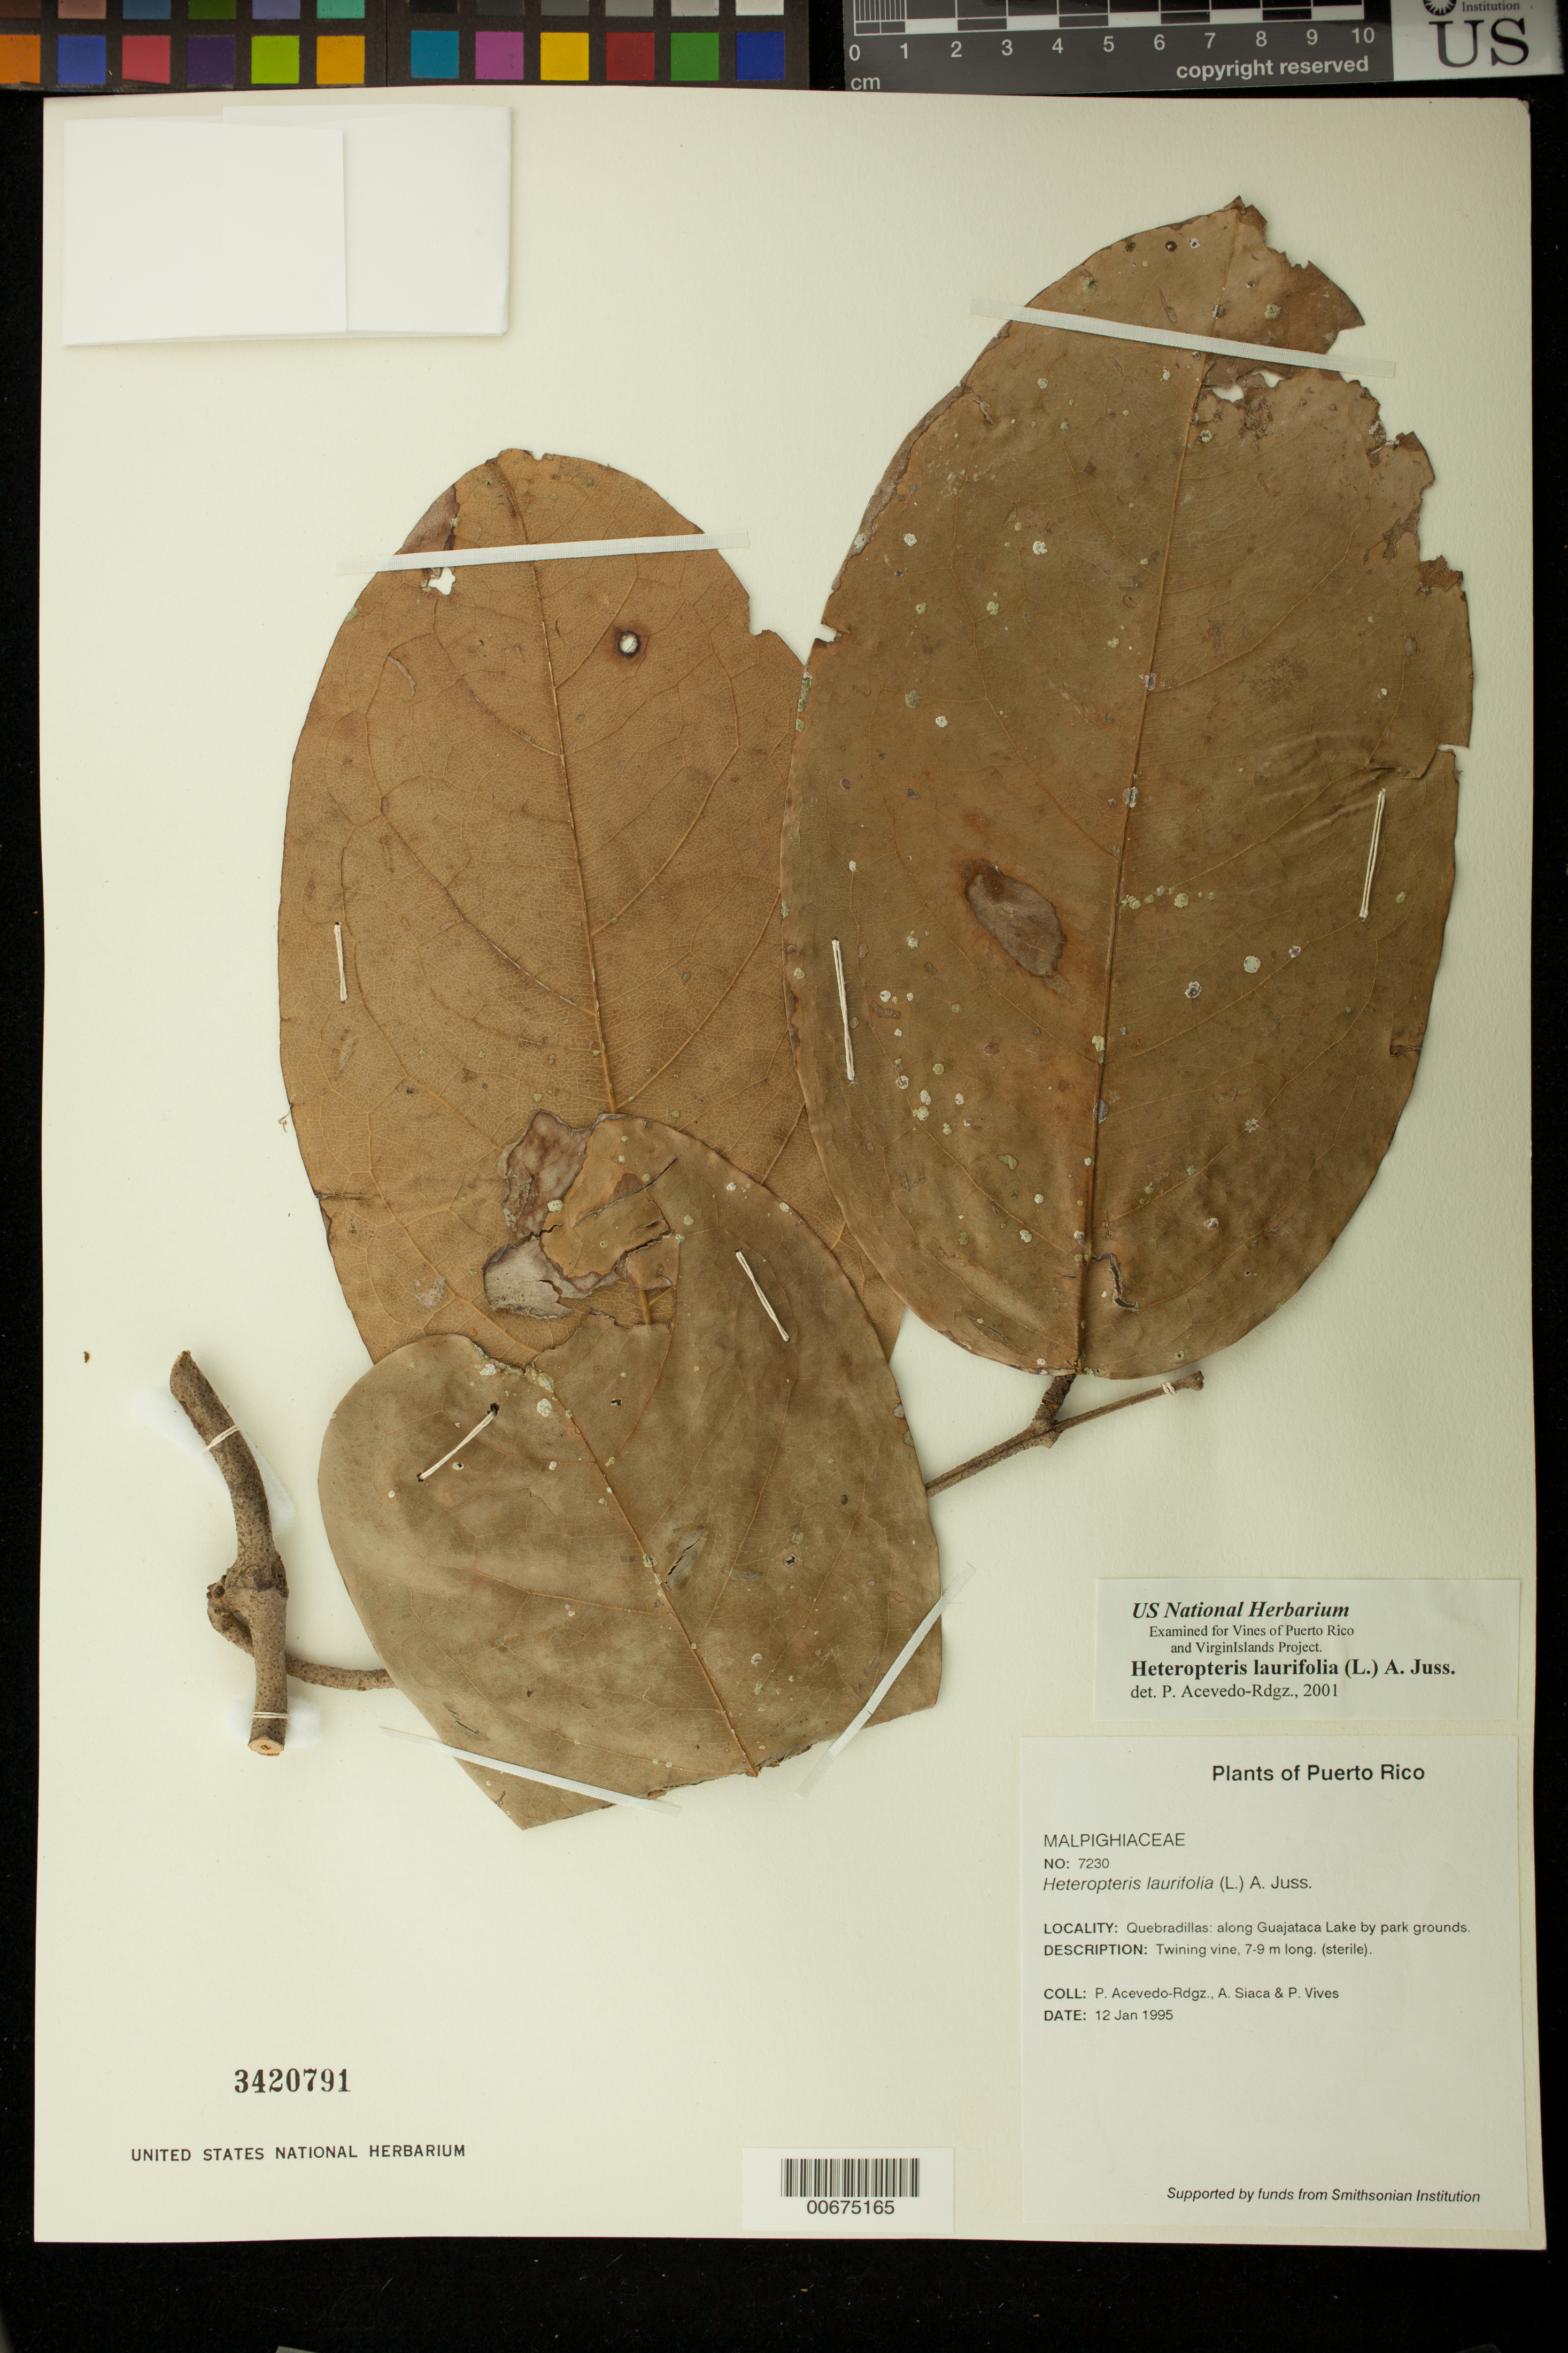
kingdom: Plantae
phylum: Tracheophyta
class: Magnoliopsida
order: Malpighiales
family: Malpighiaceae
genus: Heteropterys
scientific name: Heteropterys laurifolia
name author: (L.) A. Juss.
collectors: P. Acevedo-Rodr., A. Siaca & P. Vives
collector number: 7230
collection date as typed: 12 Jan 1995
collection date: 1995-01-12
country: Puerto Rico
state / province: Isabela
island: Puerto Rico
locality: Isabela: along Guajataca Lake by park grounds.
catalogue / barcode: US 3420791